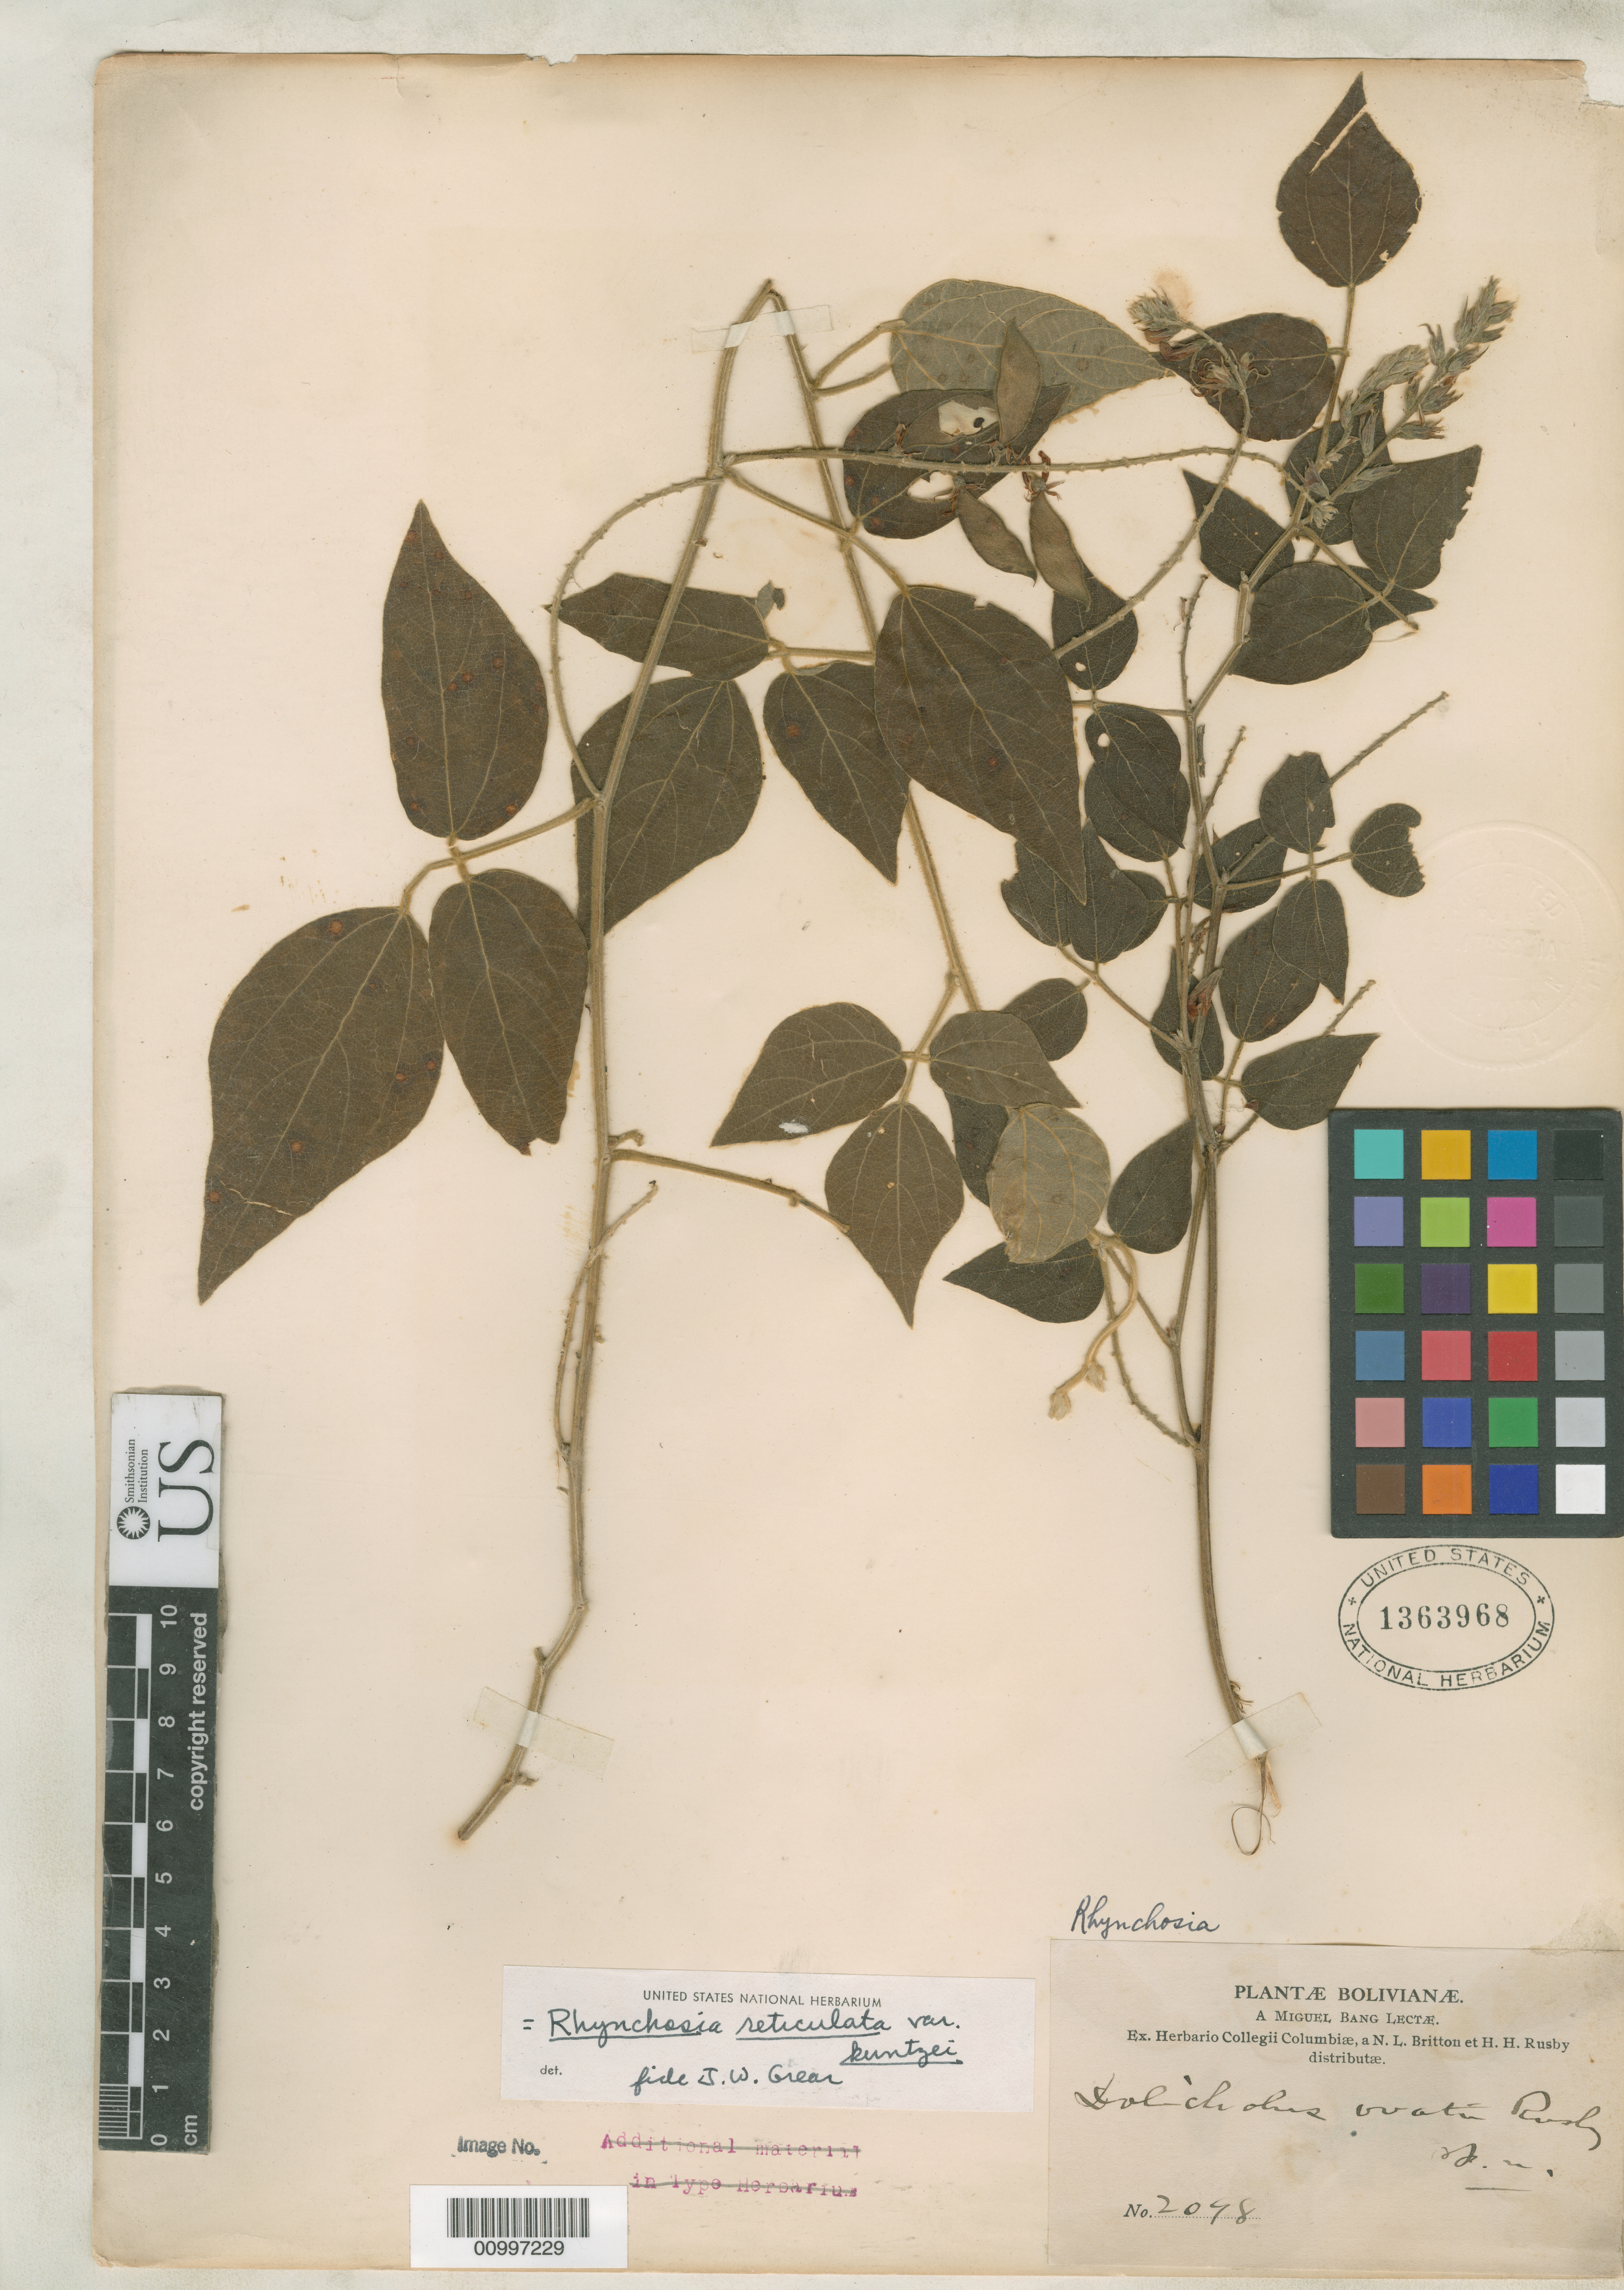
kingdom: Plantae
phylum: Tracheophyta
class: Magnoliopsida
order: Fabales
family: Fabaceae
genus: Dolicholus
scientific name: Dolicholus ovatus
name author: Rusby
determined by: Green, J. W.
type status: Isotype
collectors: M. Bang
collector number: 2098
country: Bolivia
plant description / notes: From the herbarium of J. Donnell Smith.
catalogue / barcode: US 1363968